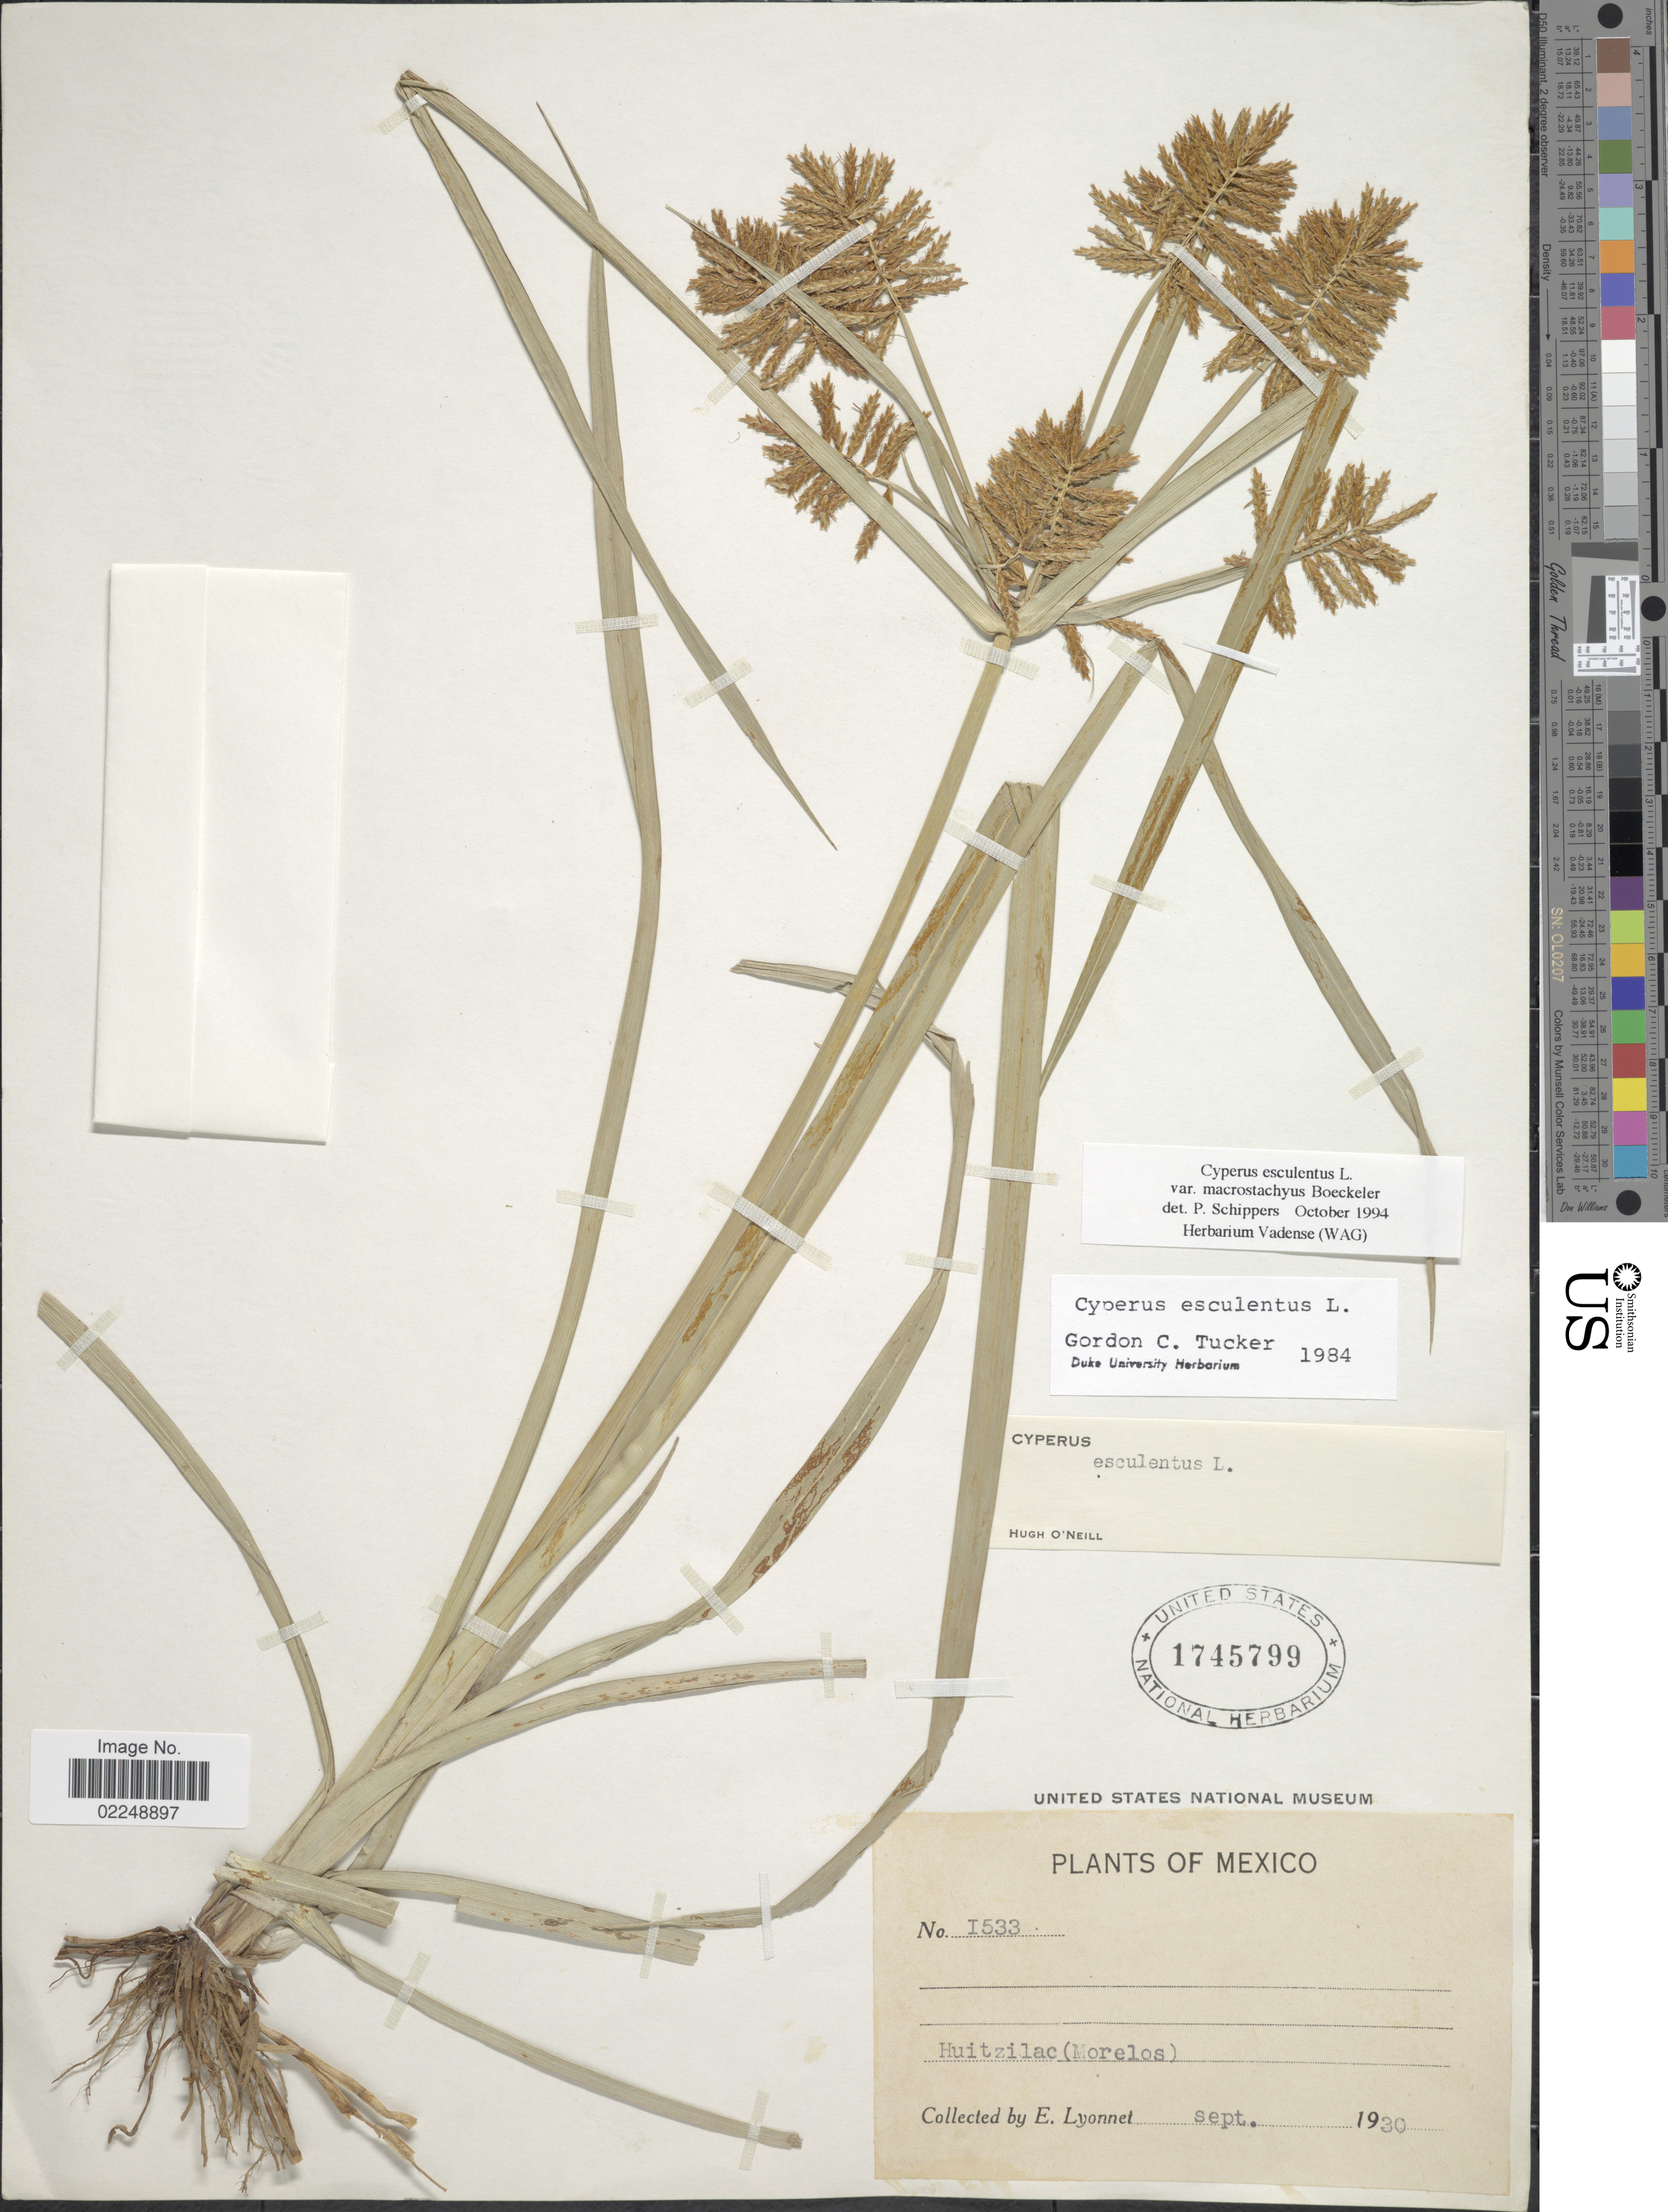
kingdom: Plantae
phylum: Tracheophyta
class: Liliopsida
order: Poales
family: Cyperaceae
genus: Cyperus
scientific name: Cyperus esculentus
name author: L.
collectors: E. Lyonnet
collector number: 1533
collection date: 1930-09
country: Mexico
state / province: Morelos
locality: Huitzilac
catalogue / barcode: US 1745799